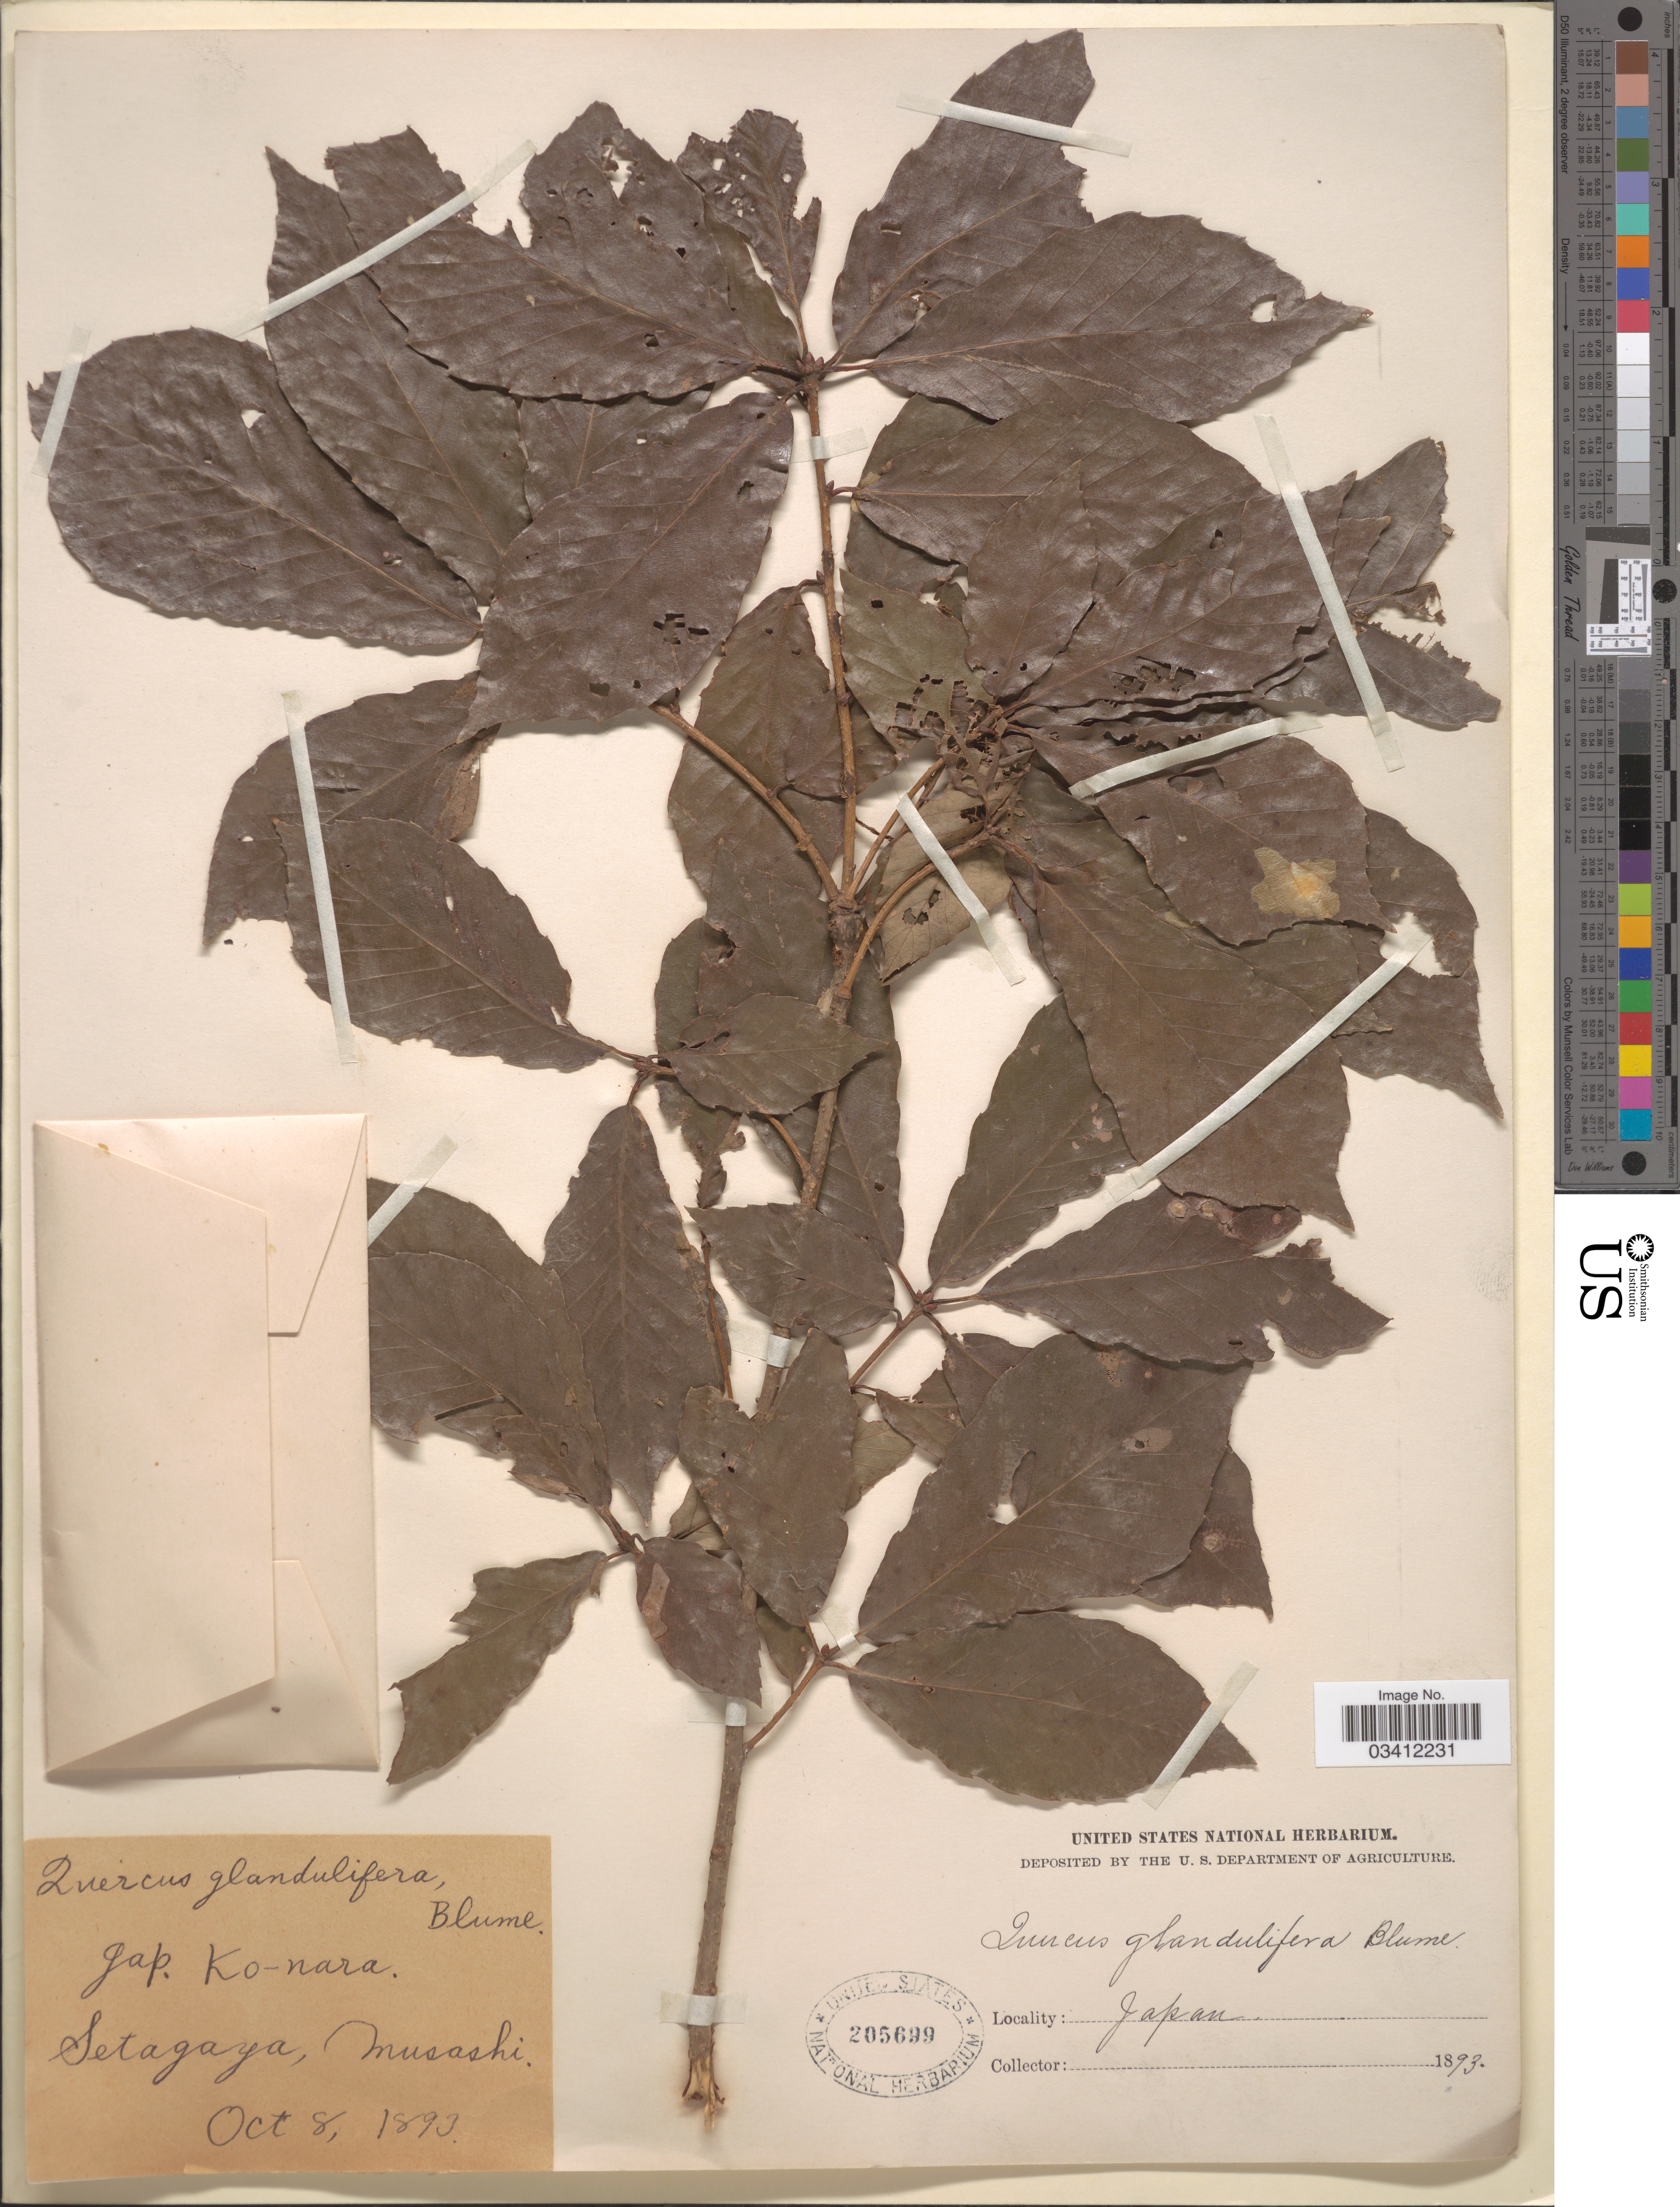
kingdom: Plantae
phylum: Tracheophyta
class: Magnoliopsida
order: Fagales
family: Fagaceae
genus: Quercus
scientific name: Quercus serrata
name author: Thunb.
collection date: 1893-10-08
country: Japan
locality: Setagaya, Musashi.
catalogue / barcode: US 205699